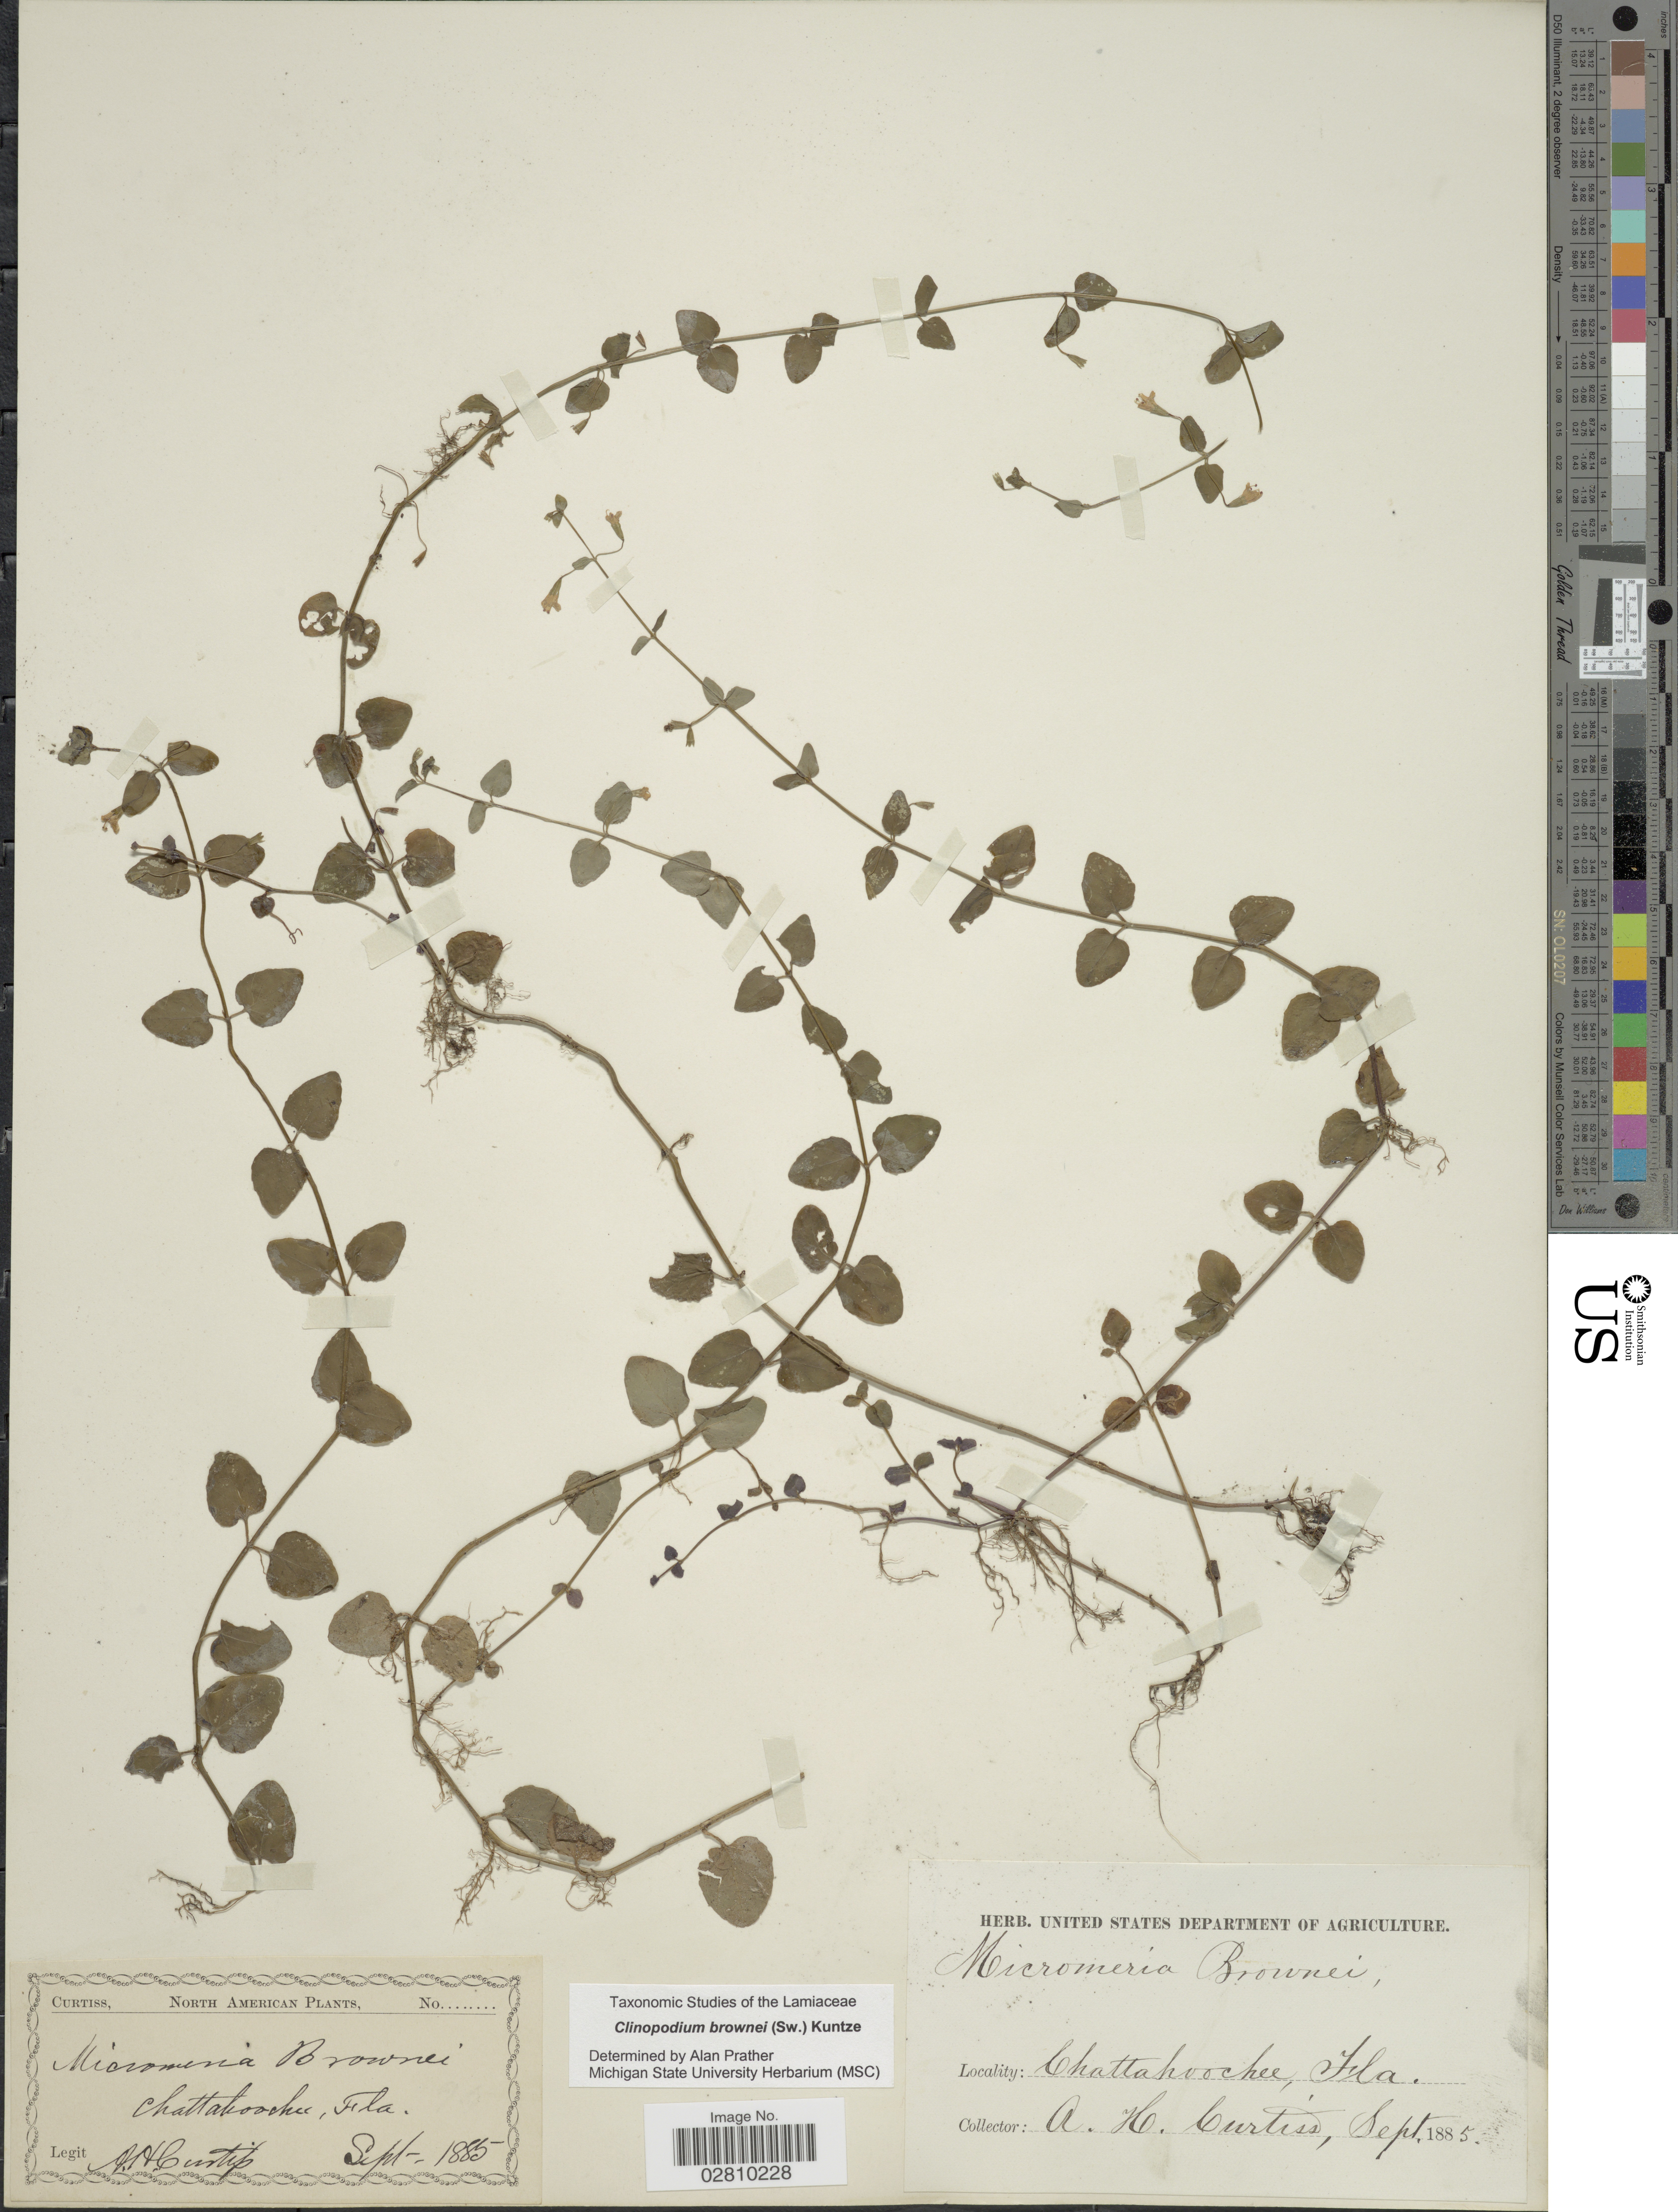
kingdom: Plantae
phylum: Tracheophyta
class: Magnoliopsida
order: Lamiales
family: Lamiaceae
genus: Clinopodium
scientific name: Clinopodium brownei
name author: (Sw.) Kuntze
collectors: A. H. Curtiss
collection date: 1885-09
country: United States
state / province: Florida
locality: Chattahoochee, Fla.